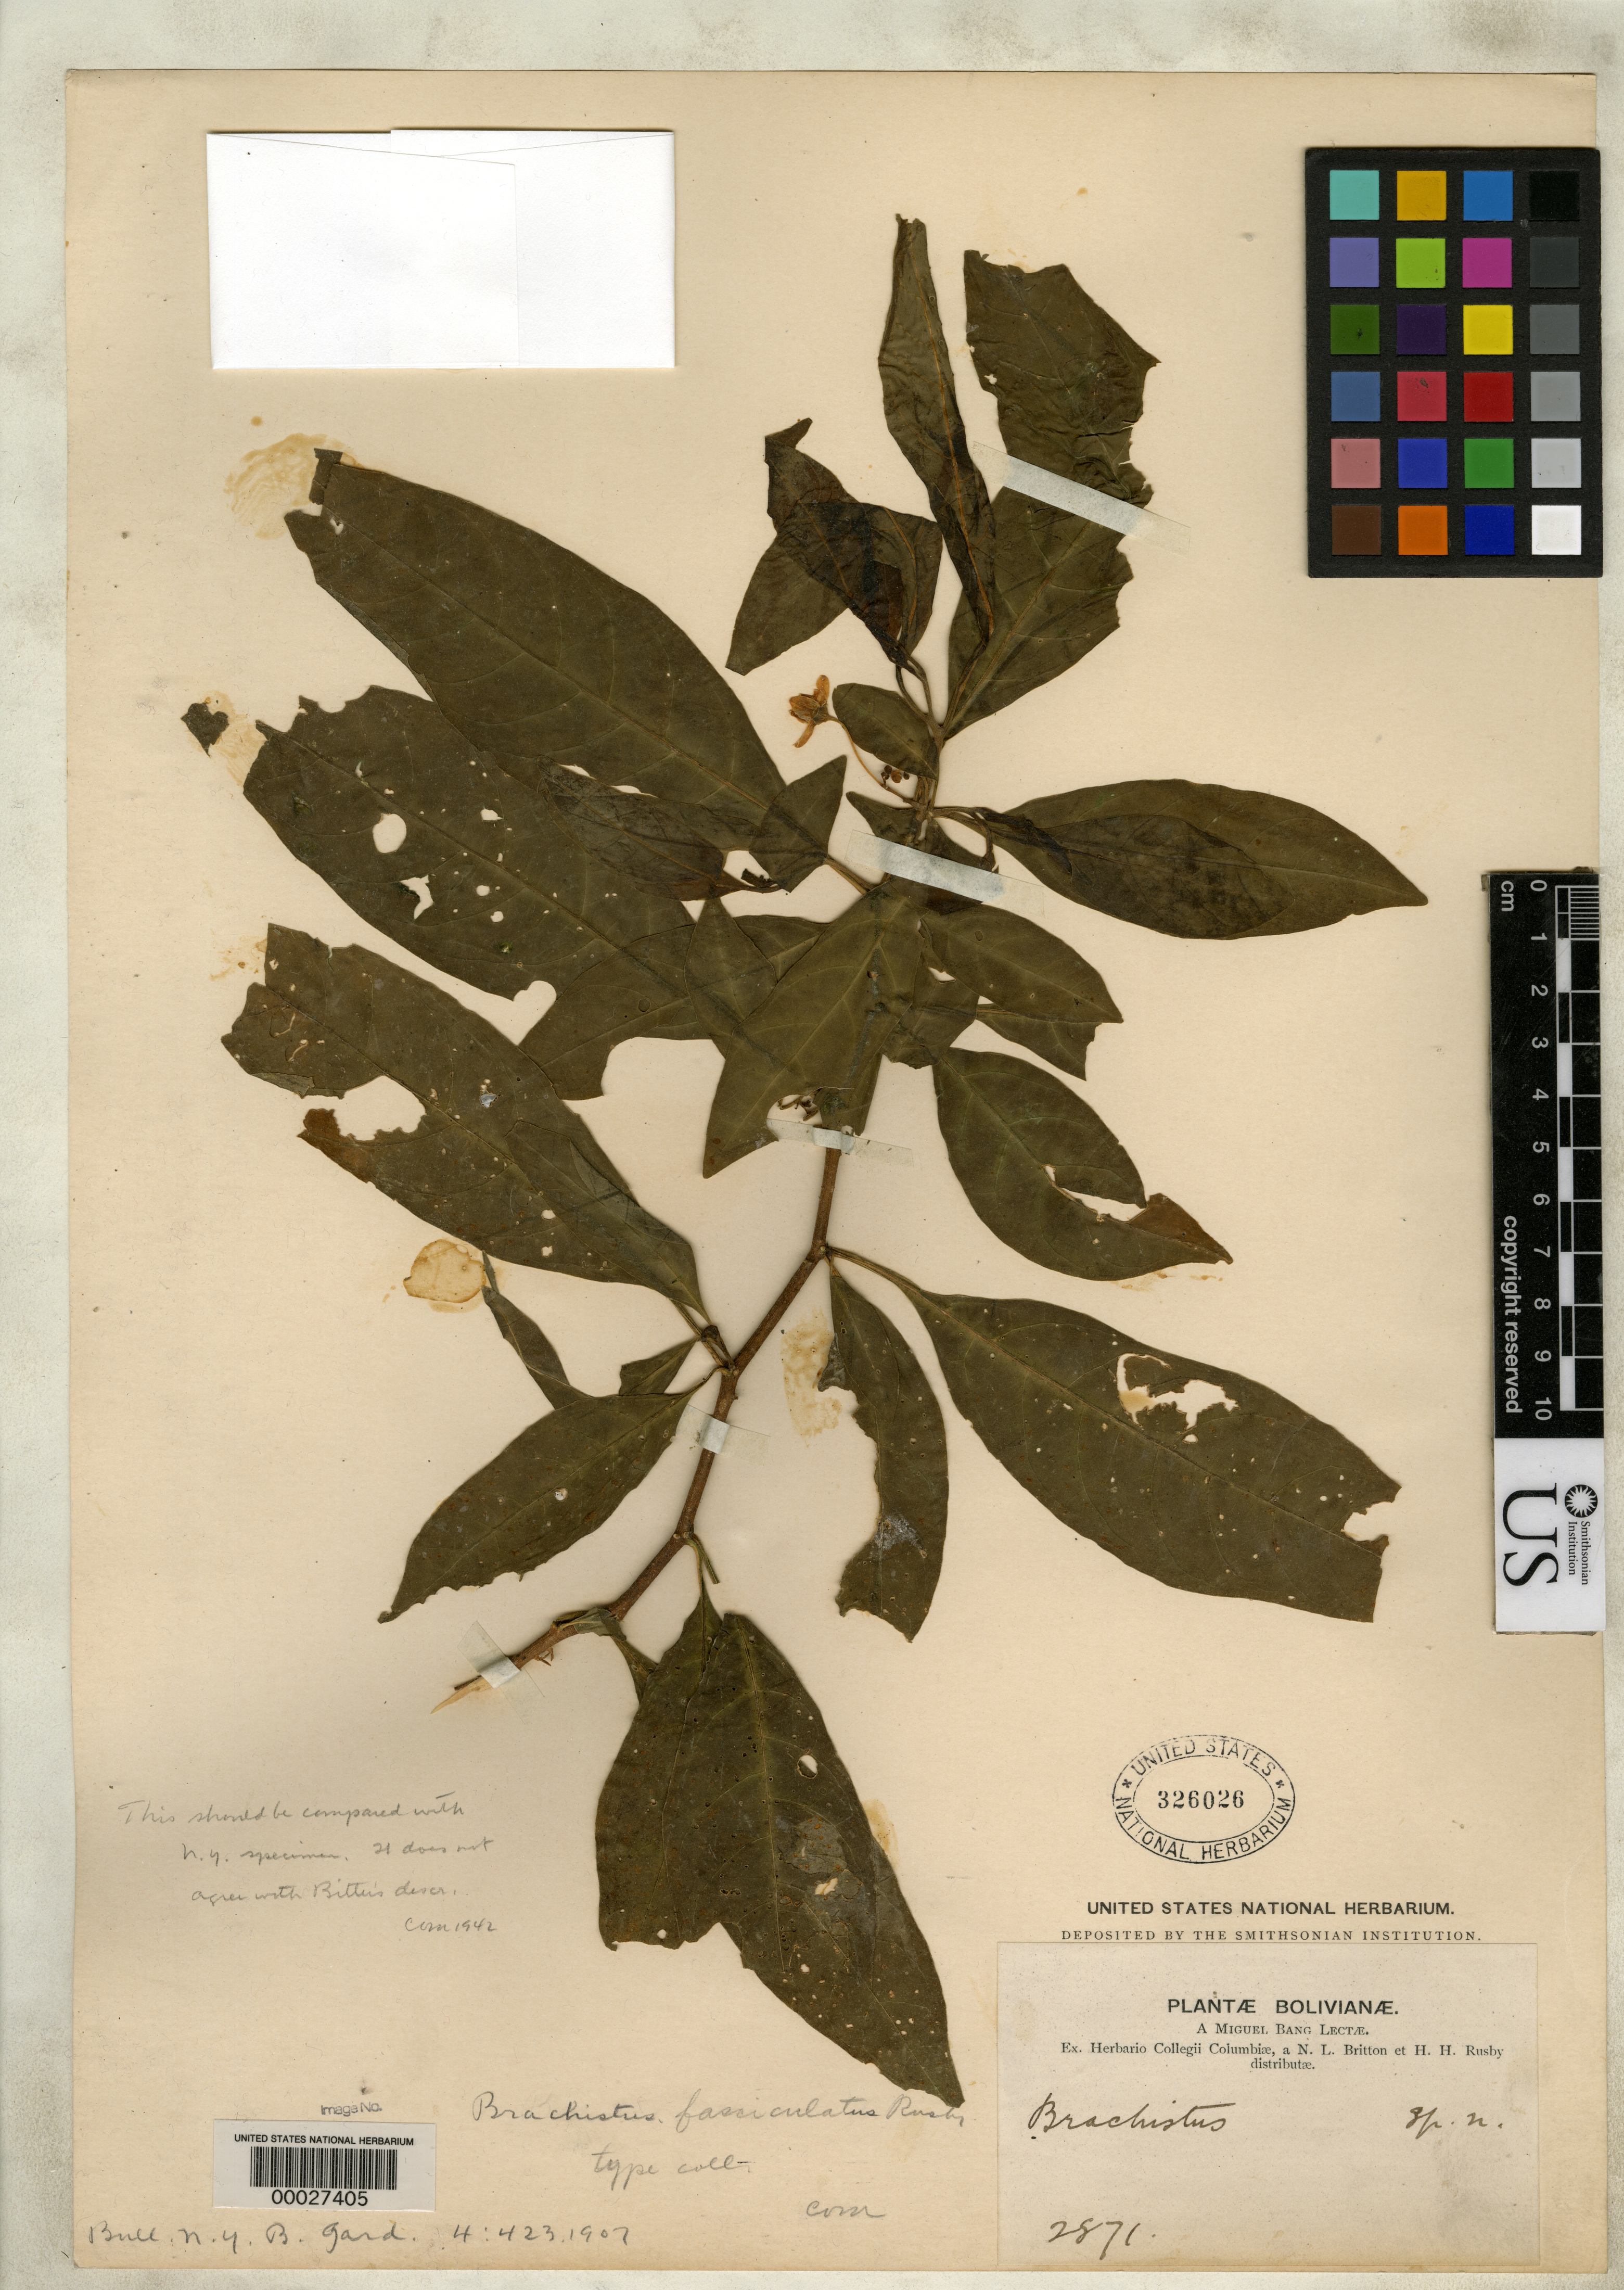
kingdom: Plantae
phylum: Tracheophyta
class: Magnoliopsida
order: Solanales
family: Solanaceae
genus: Brachistus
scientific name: Brachistus fasciculatus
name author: Rusby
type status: Isotype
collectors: M. Bang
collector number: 2871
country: Bolivia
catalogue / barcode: US 326026